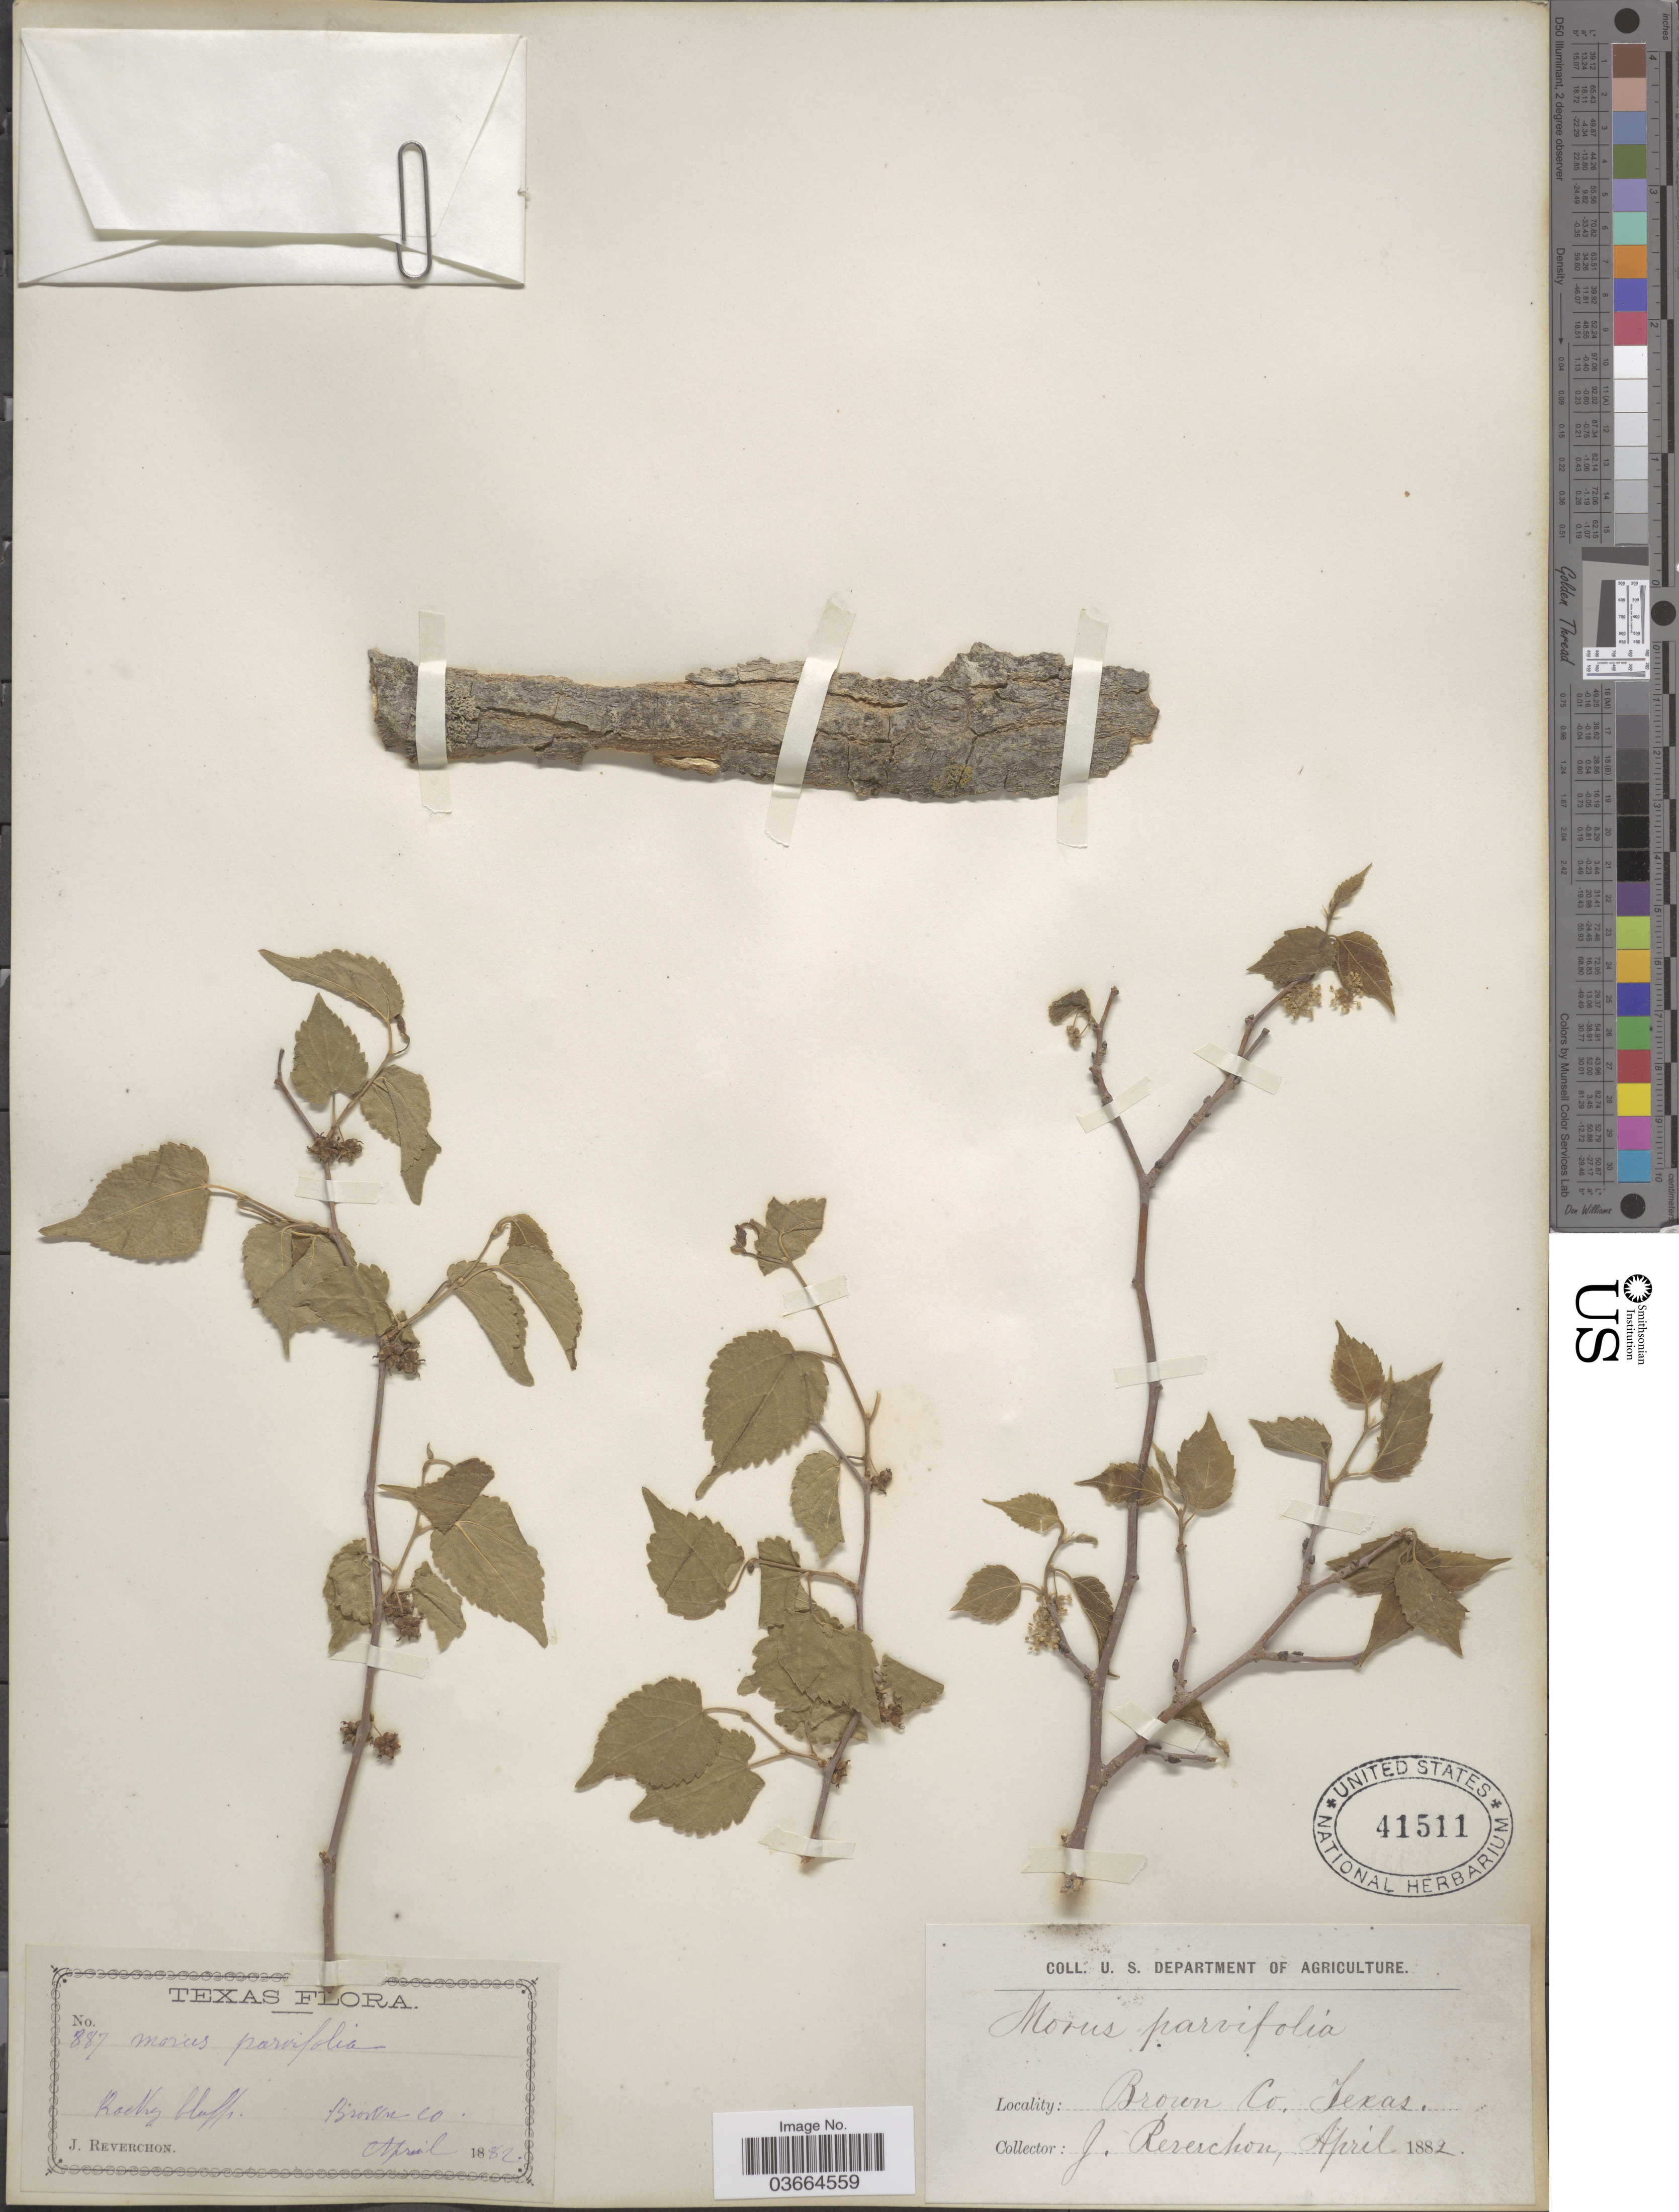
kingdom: Plantae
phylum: Tracheophyta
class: Magnoliopsida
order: Rosales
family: Moraceae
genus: Morus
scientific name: Morus microphylla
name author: Buckley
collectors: J. Reverchon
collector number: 887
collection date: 1882-04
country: United States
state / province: Texas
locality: Brown Co.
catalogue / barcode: US 41511